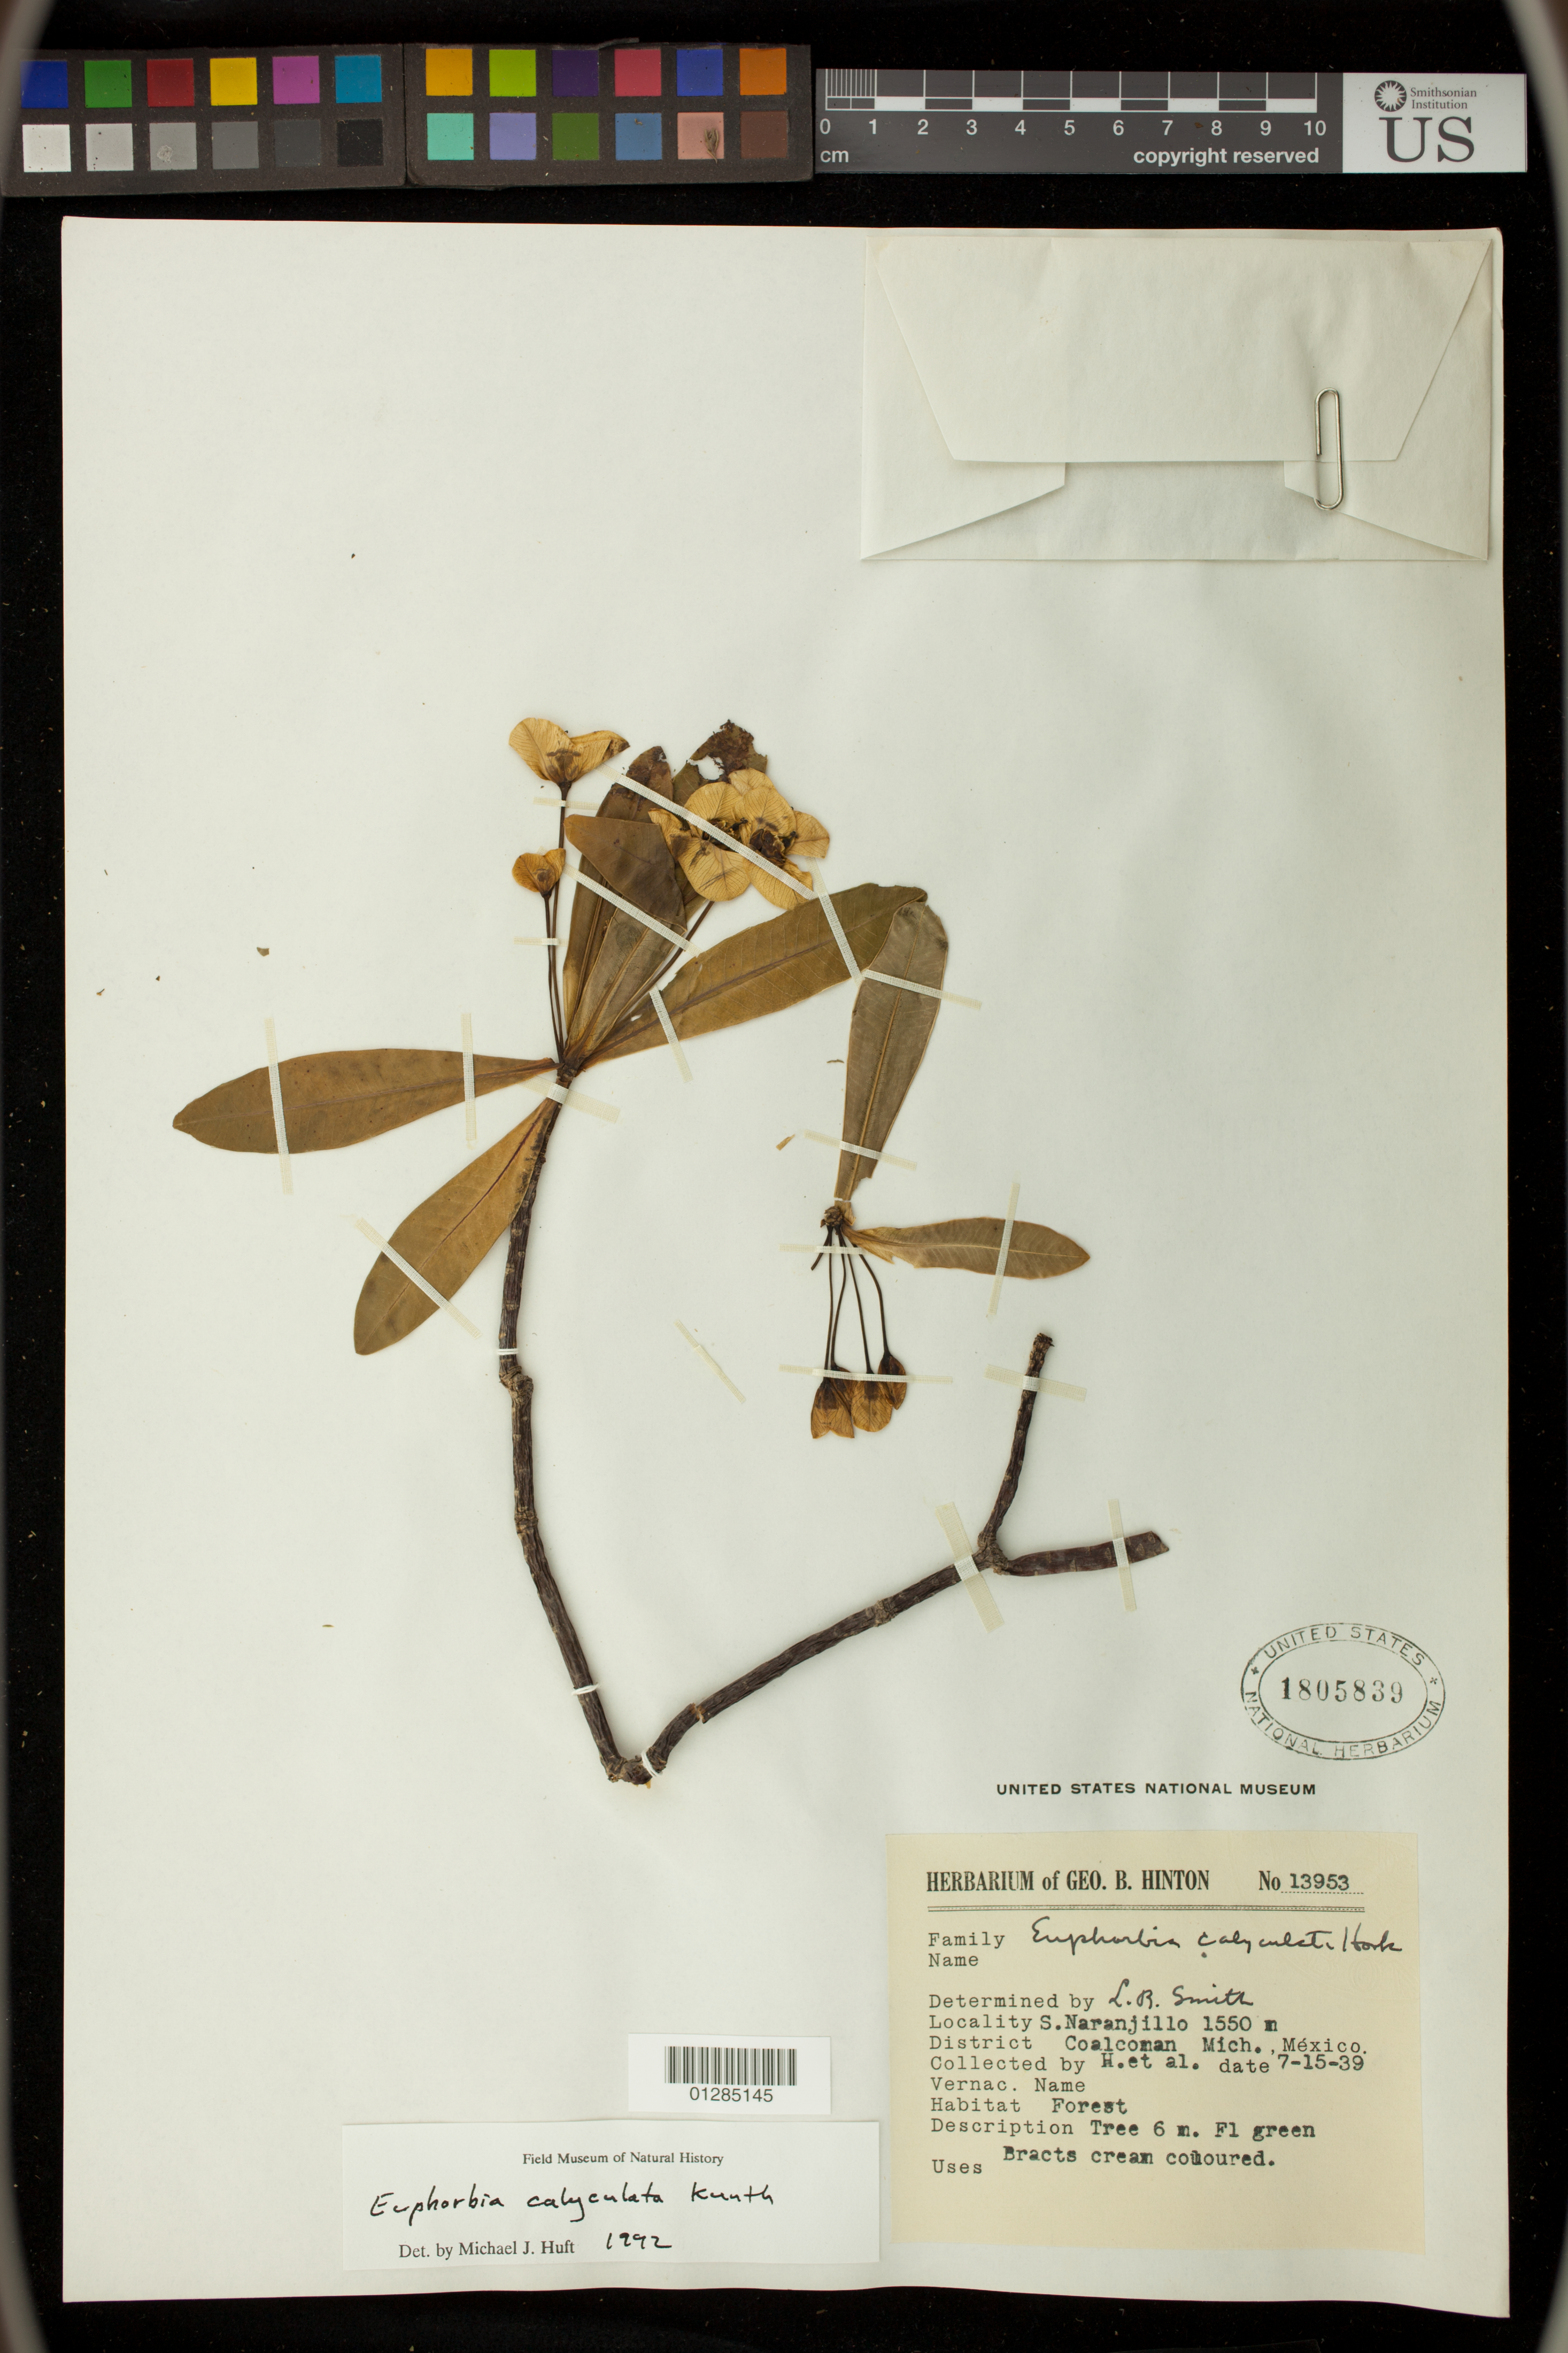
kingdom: Plantae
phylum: Tracheophyta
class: Magnoliopsida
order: Malpighiales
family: Euphorbiaceae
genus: Euphorbia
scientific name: Euphorbia calyculata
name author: Kunth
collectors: G. B. Hinton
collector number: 13953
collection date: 1939-07-15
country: Mexico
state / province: Michoacán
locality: S. Naranjillo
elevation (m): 1550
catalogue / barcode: US 1805839